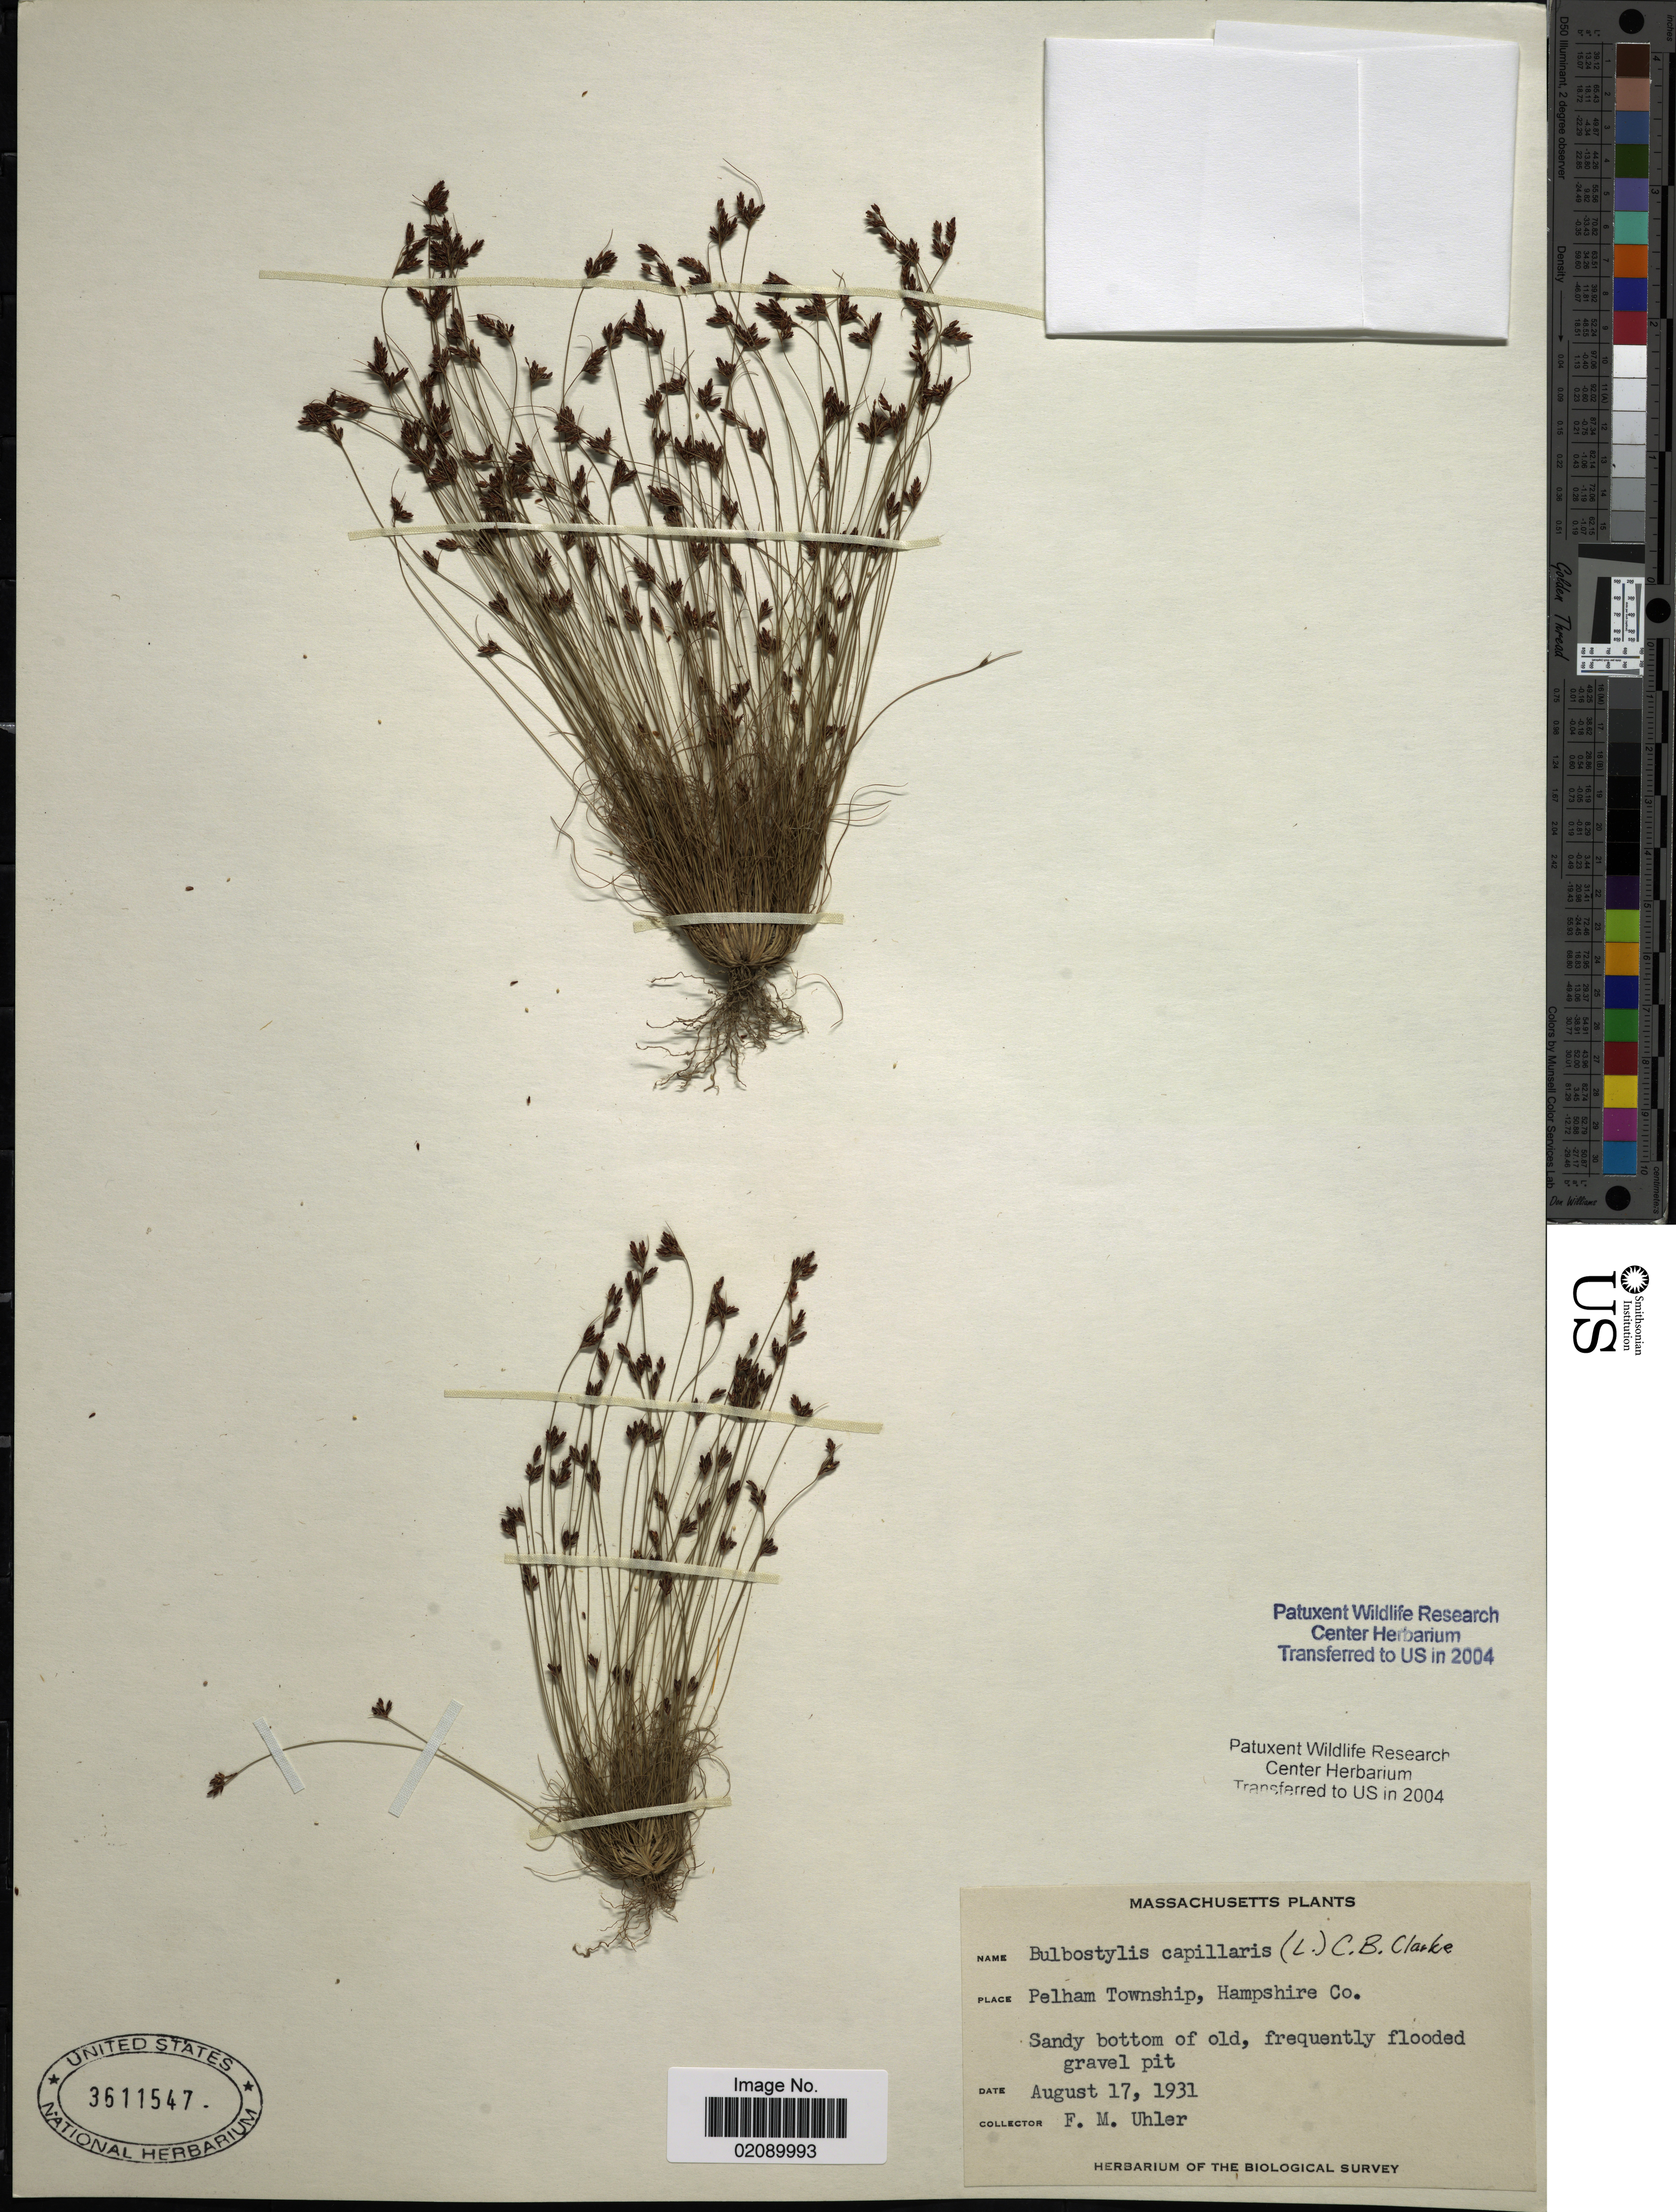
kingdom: Plantae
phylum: Tracheophyta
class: Liliopsida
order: Poales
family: Cyperaceae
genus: Bulbostylis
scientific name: Bulbostylis capillaris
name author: (L.) Kunth ex C.B. Clarke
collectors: F. M. Uhler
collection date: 1931-08-17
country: United States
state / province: Massachusetts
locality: Pelham Township, Hampshire Co.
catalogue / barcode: US 3611547